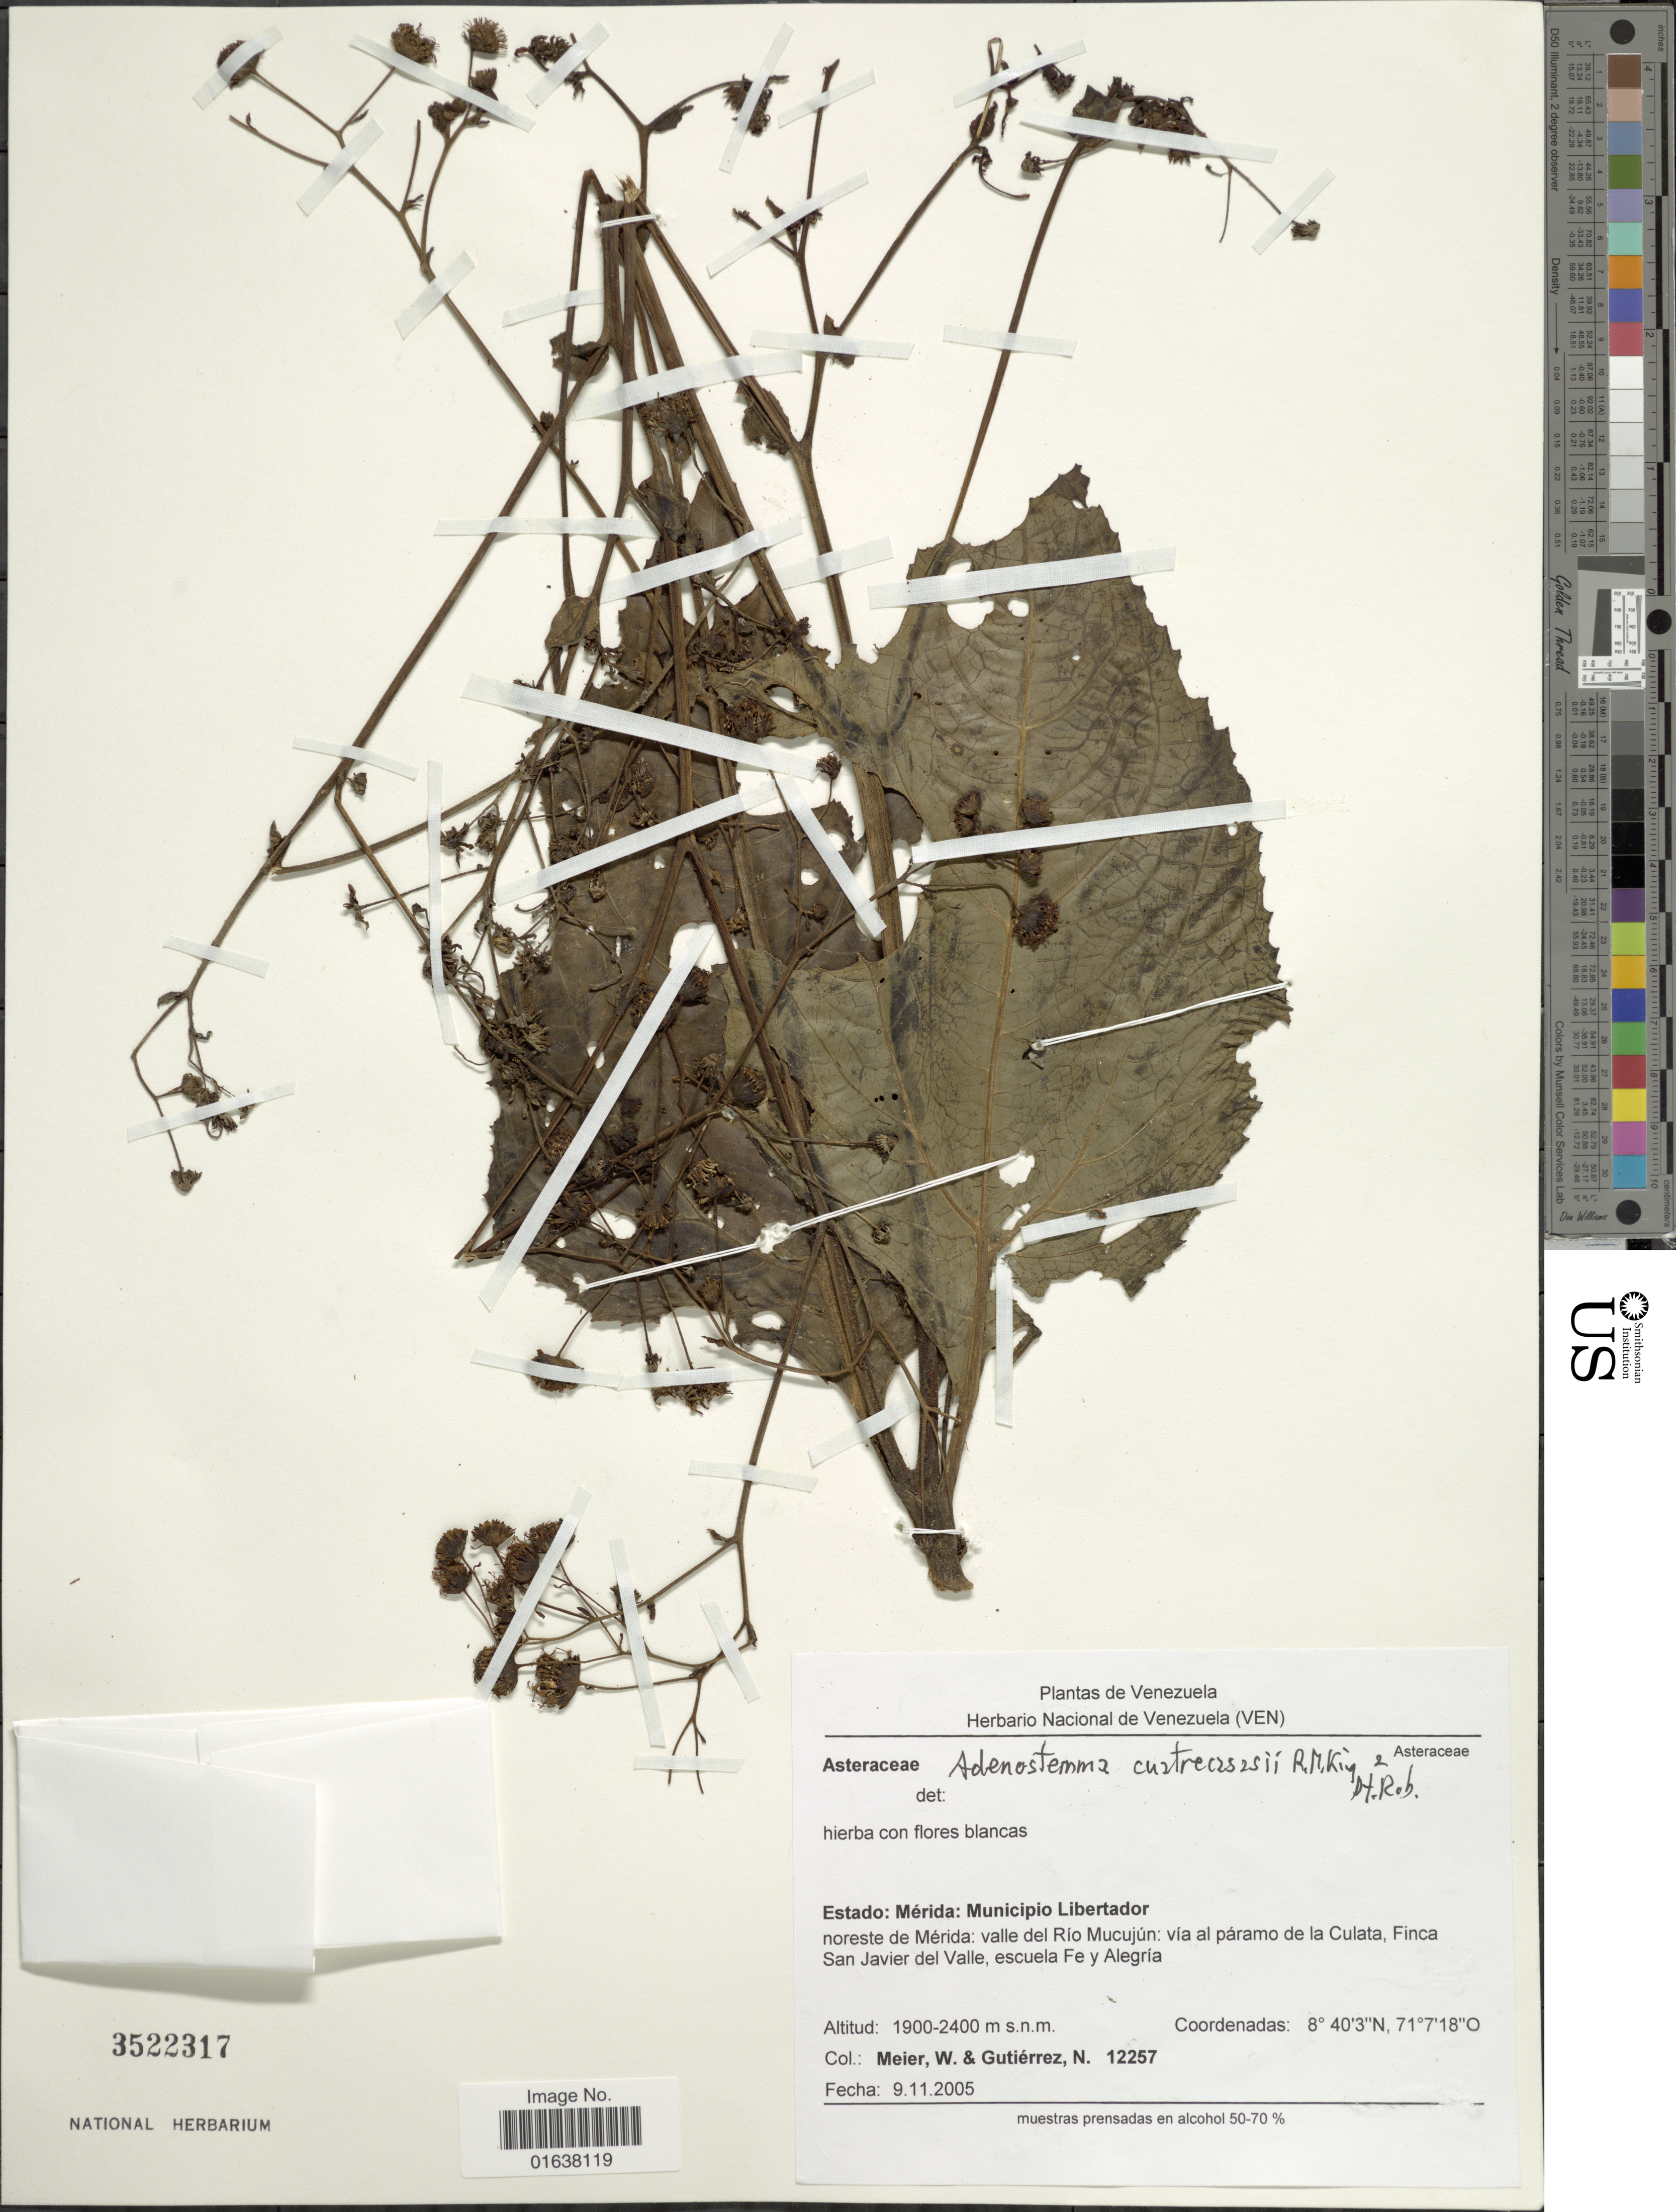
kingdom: Plantae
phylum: Tracheophyta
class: Magnoliopsida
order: Asterales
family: Asteraceae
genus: Adenostemma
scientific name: Adenostemma cuatrecasasii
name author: R.M. King & H. Rob.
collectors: W. Meier & N. Gutierrez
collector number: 12257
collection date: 2005-11-09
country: Venezuela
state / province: Mérida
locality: Municipio :ibertador. noreste de Merida; valle del Rio Mucujun: via al paramo de la Culata, Finca San Javier del Valle, escuela Fe y Alegria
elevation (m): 1900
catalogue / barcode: US 3522317